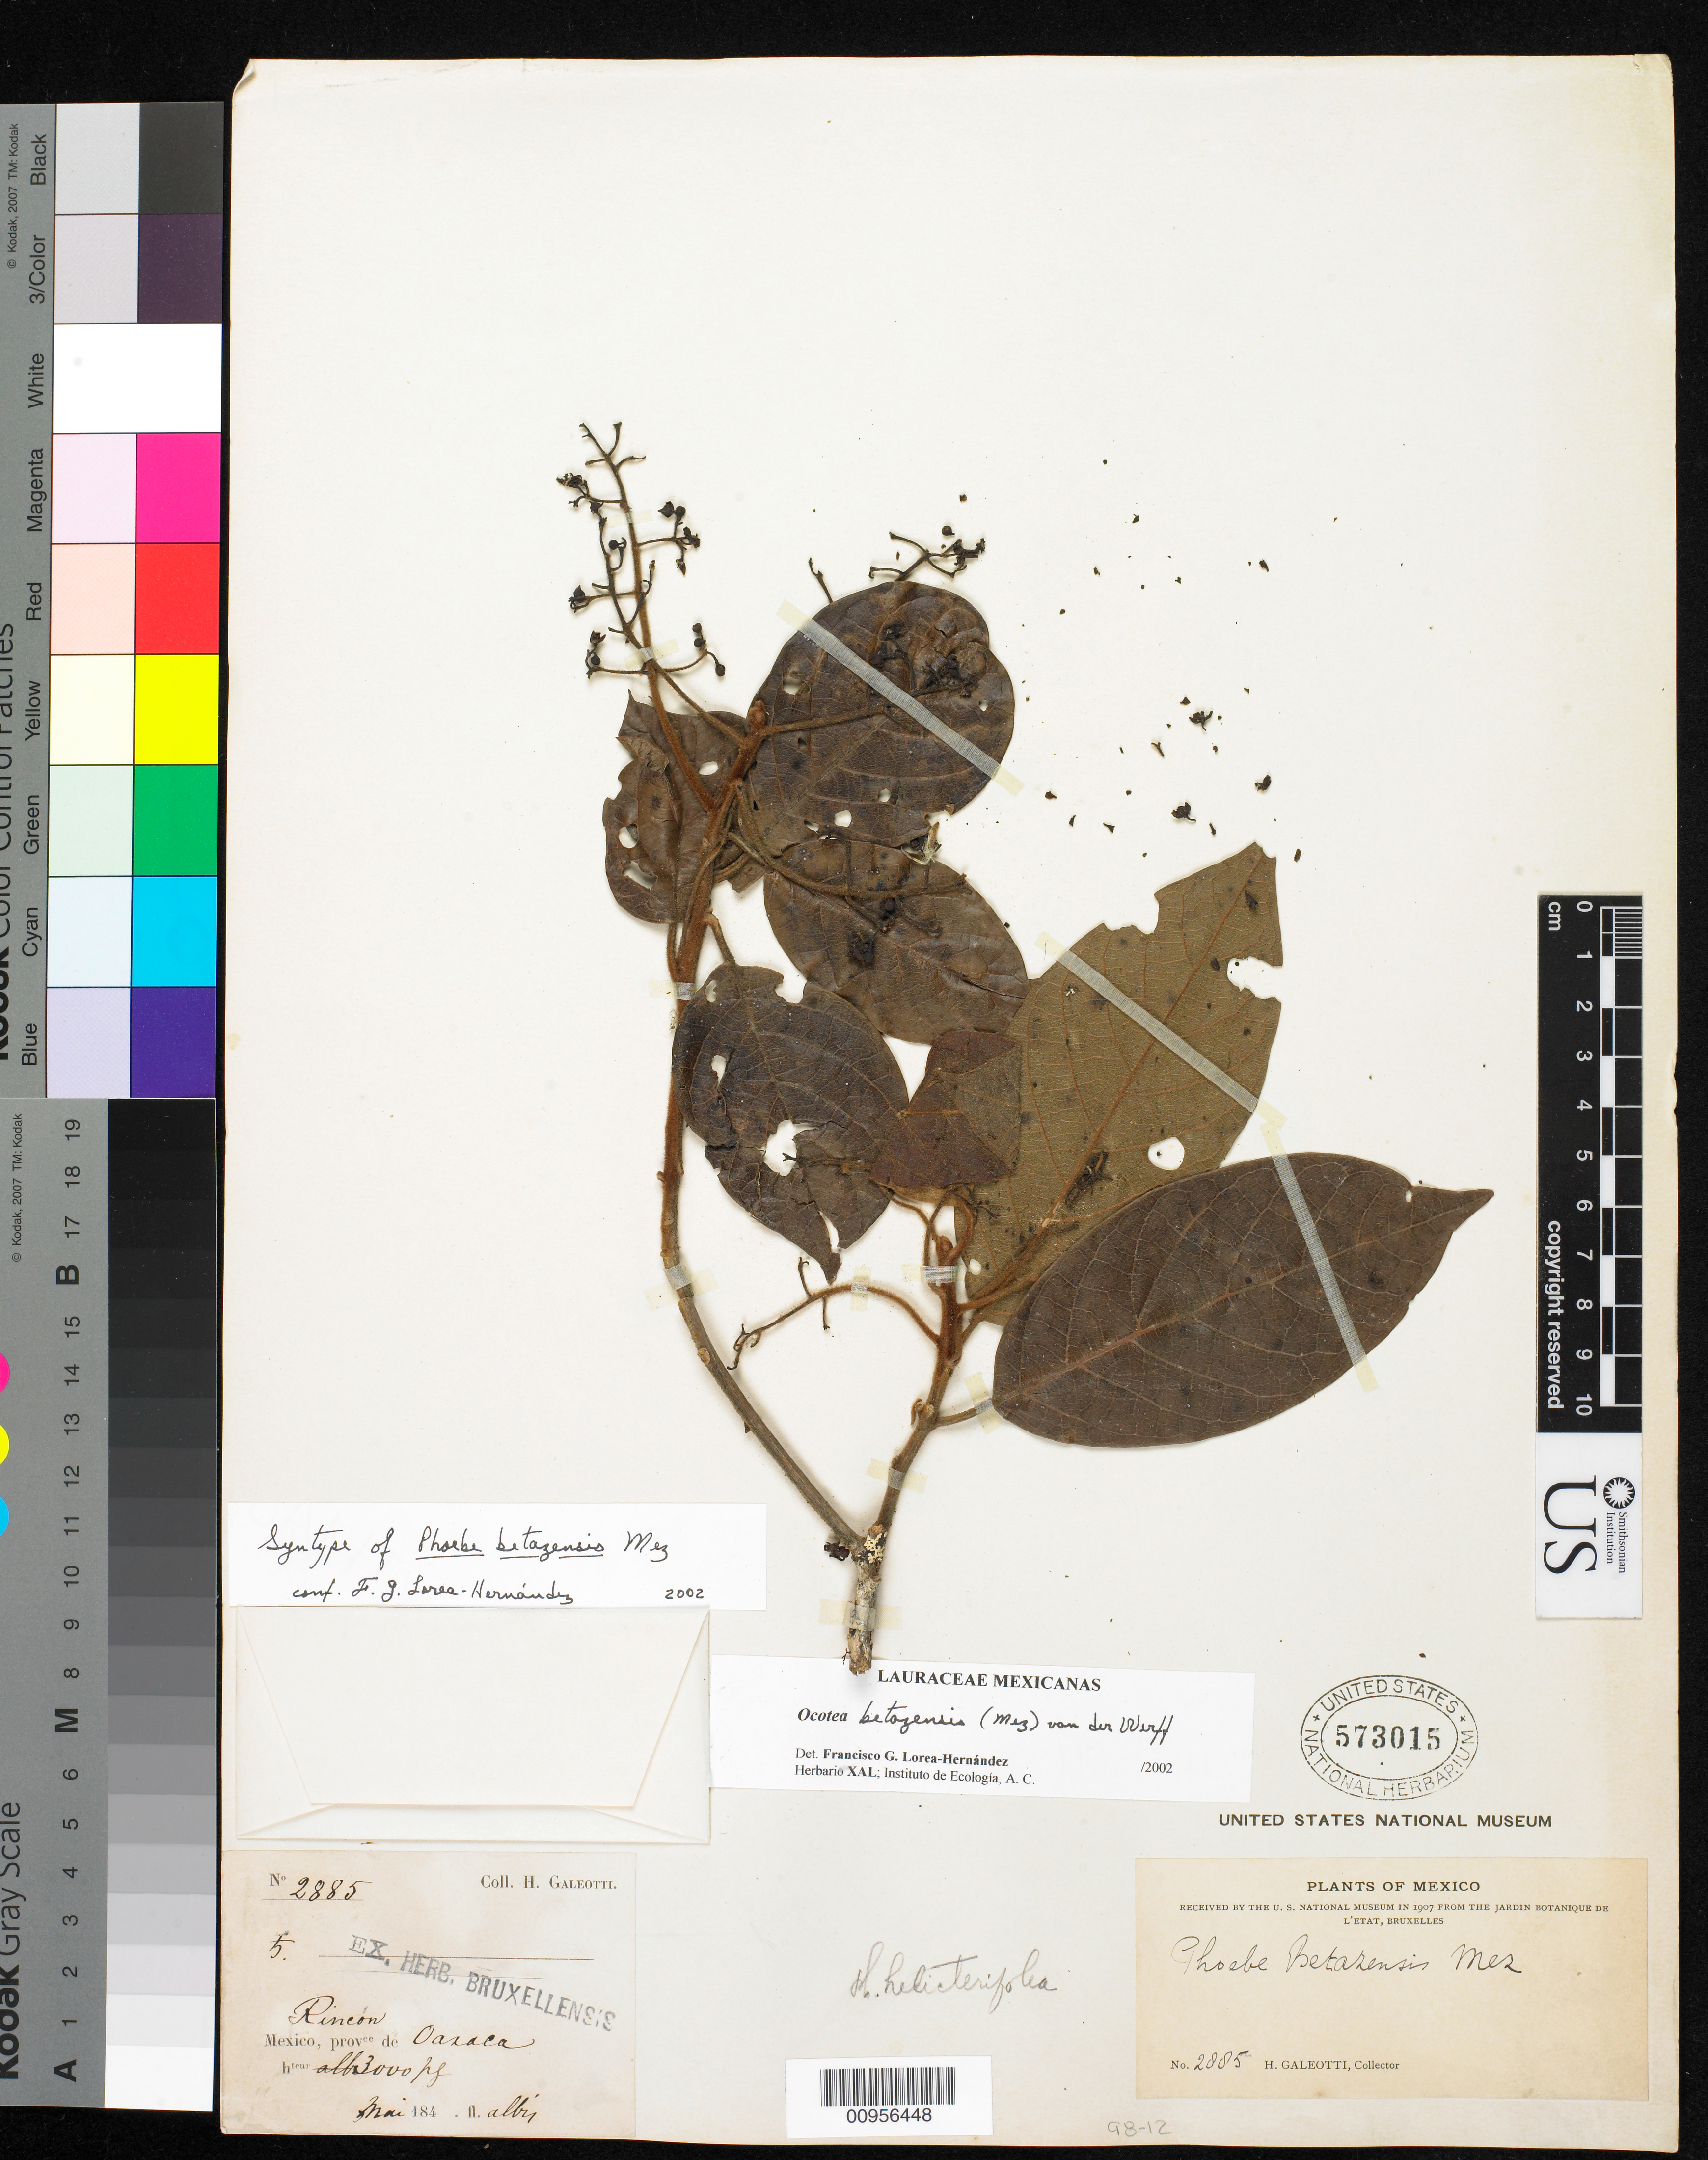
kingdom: Plantae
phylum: Tracheophyta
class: Magnoliopsida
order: Laurales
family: Lauraceae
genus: Phoebe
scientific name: Phoebe betazensis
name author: Mez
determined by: Lorea-Hernández, F. G.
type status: Syntype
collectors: H. G. Galeotti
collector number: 2885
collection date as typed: May 184-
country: Mexico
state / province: Oaxaca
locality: Rincon.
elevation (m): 914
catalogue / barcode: US 573015